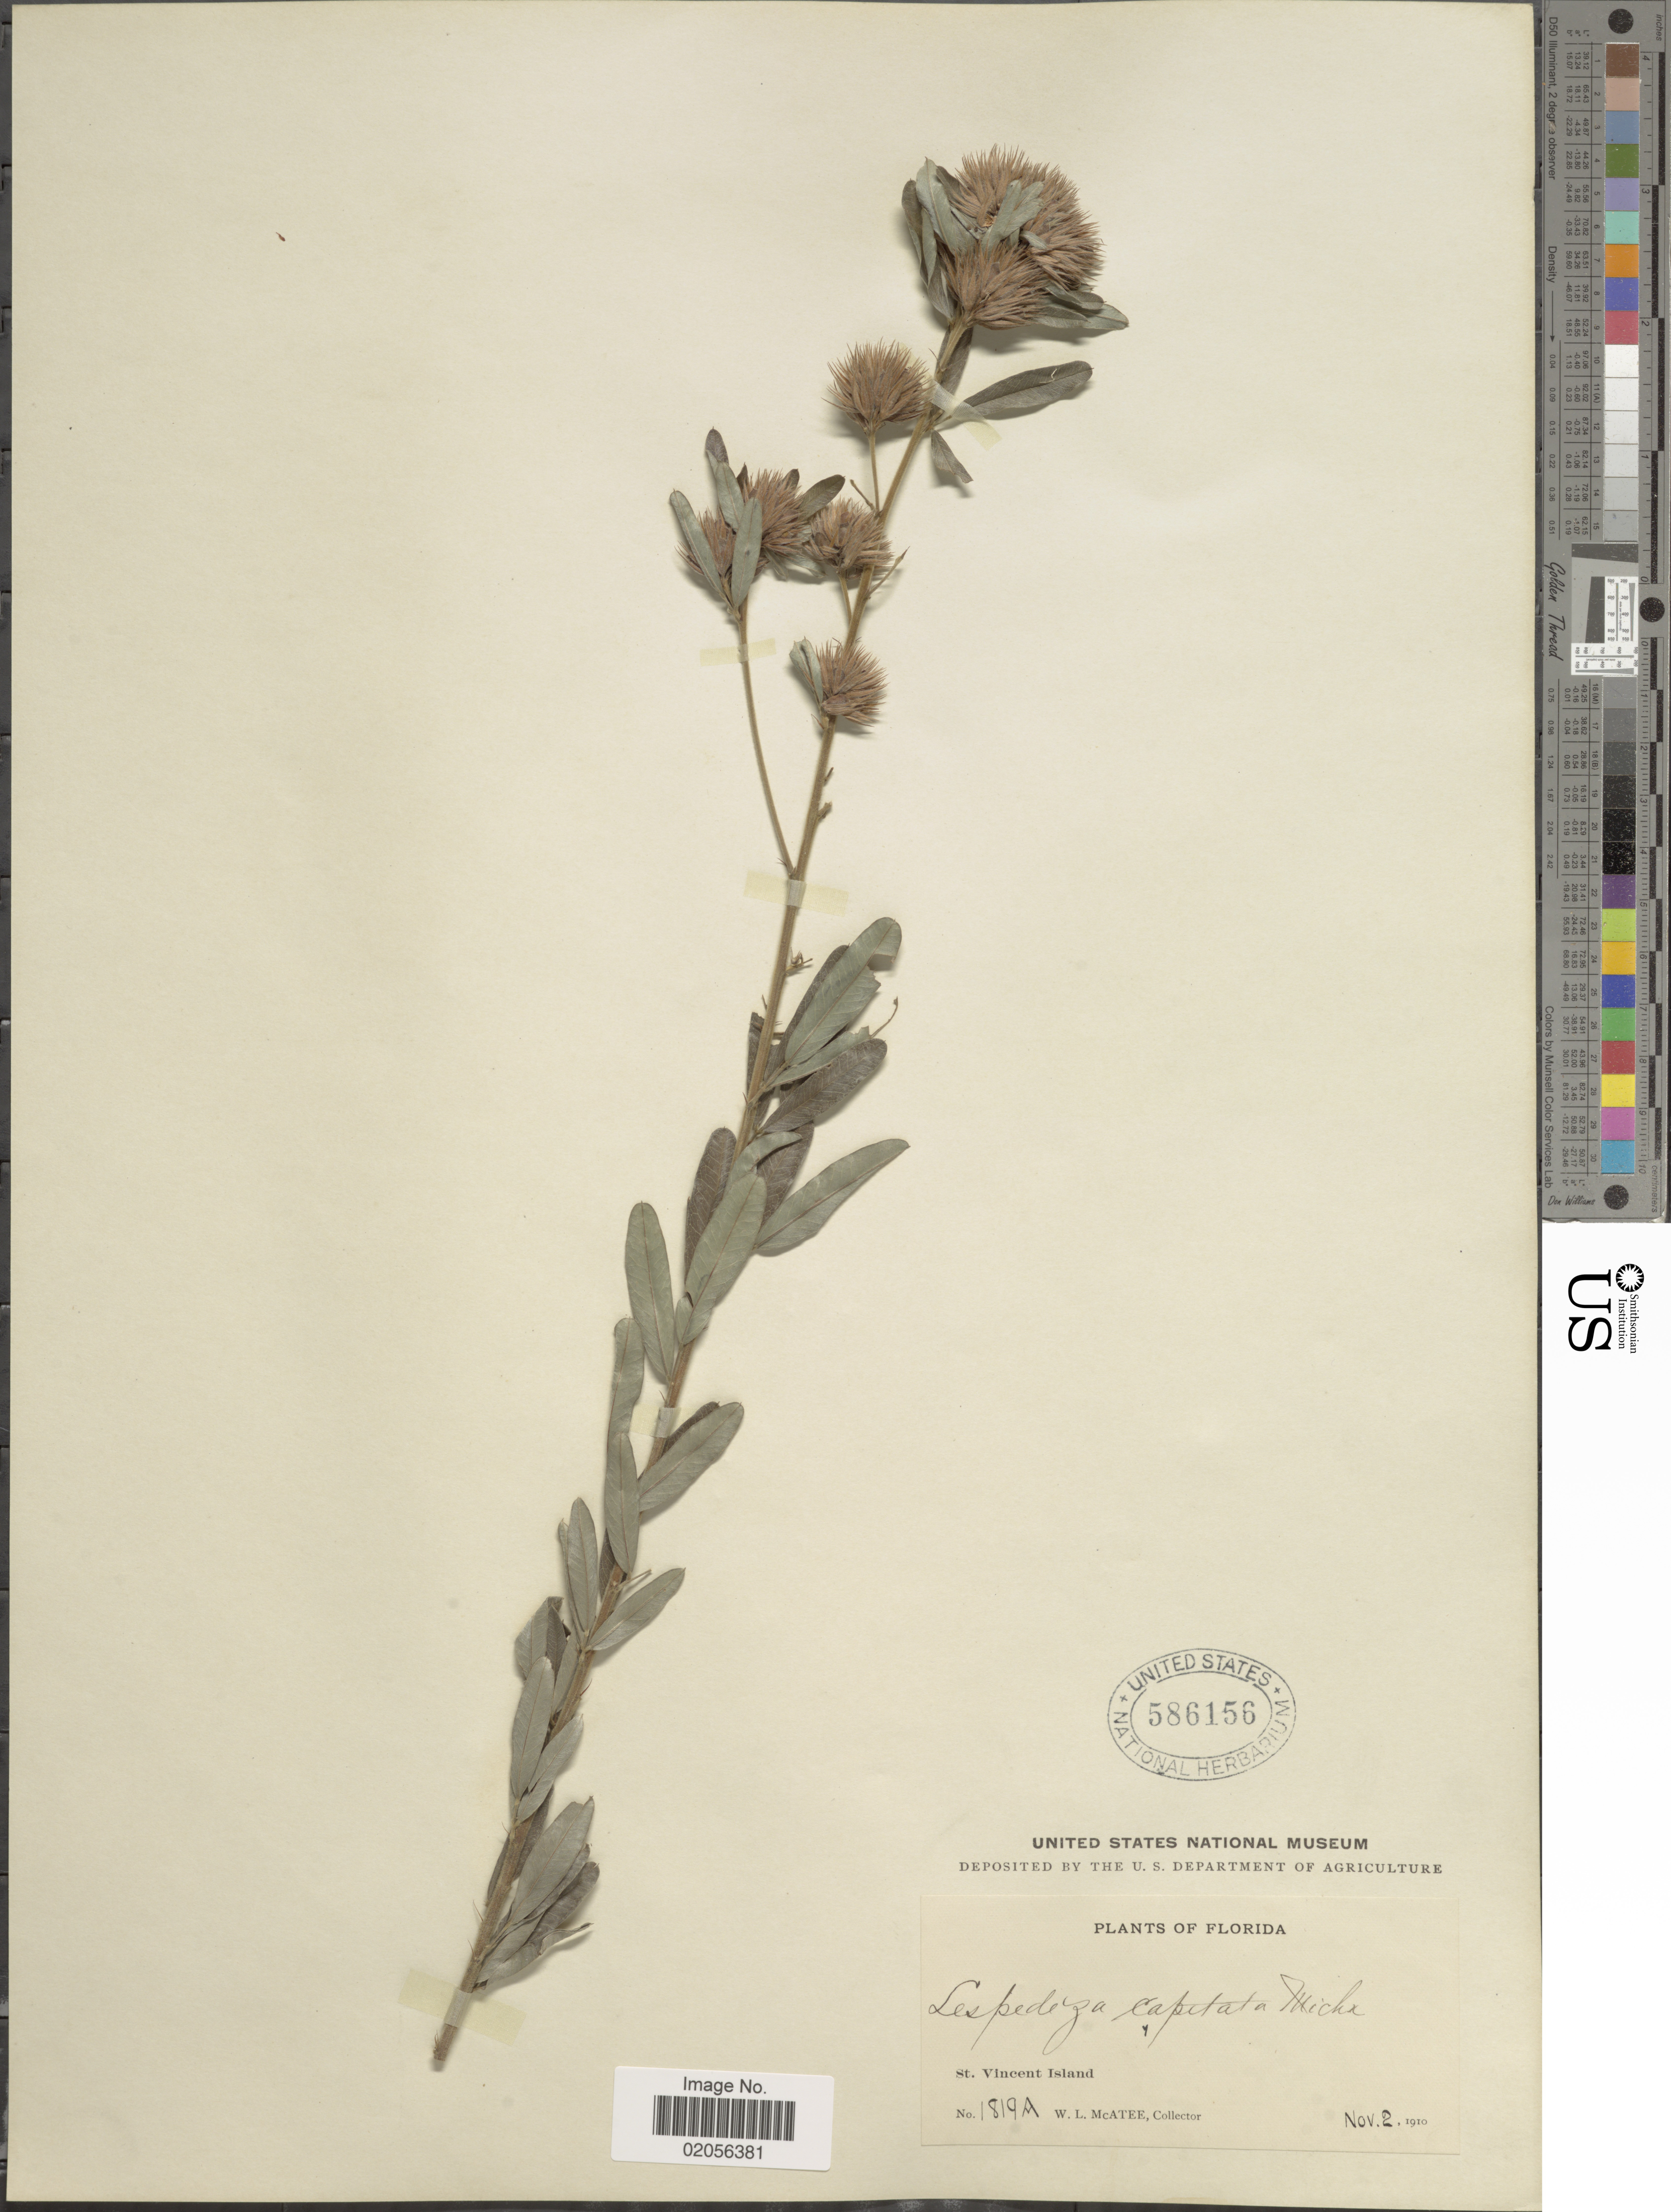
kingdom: Plantae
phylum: Tracheophyta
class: Magnoliopsida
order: Fabales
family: Fabaceae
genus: Lespedeza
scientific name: Lespedeza capitata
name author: Michx.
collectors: W. McAtee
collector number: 1819A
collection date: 1910-11-02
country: United States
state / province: Florida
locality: St. Vincent Island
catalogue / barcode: US 586156